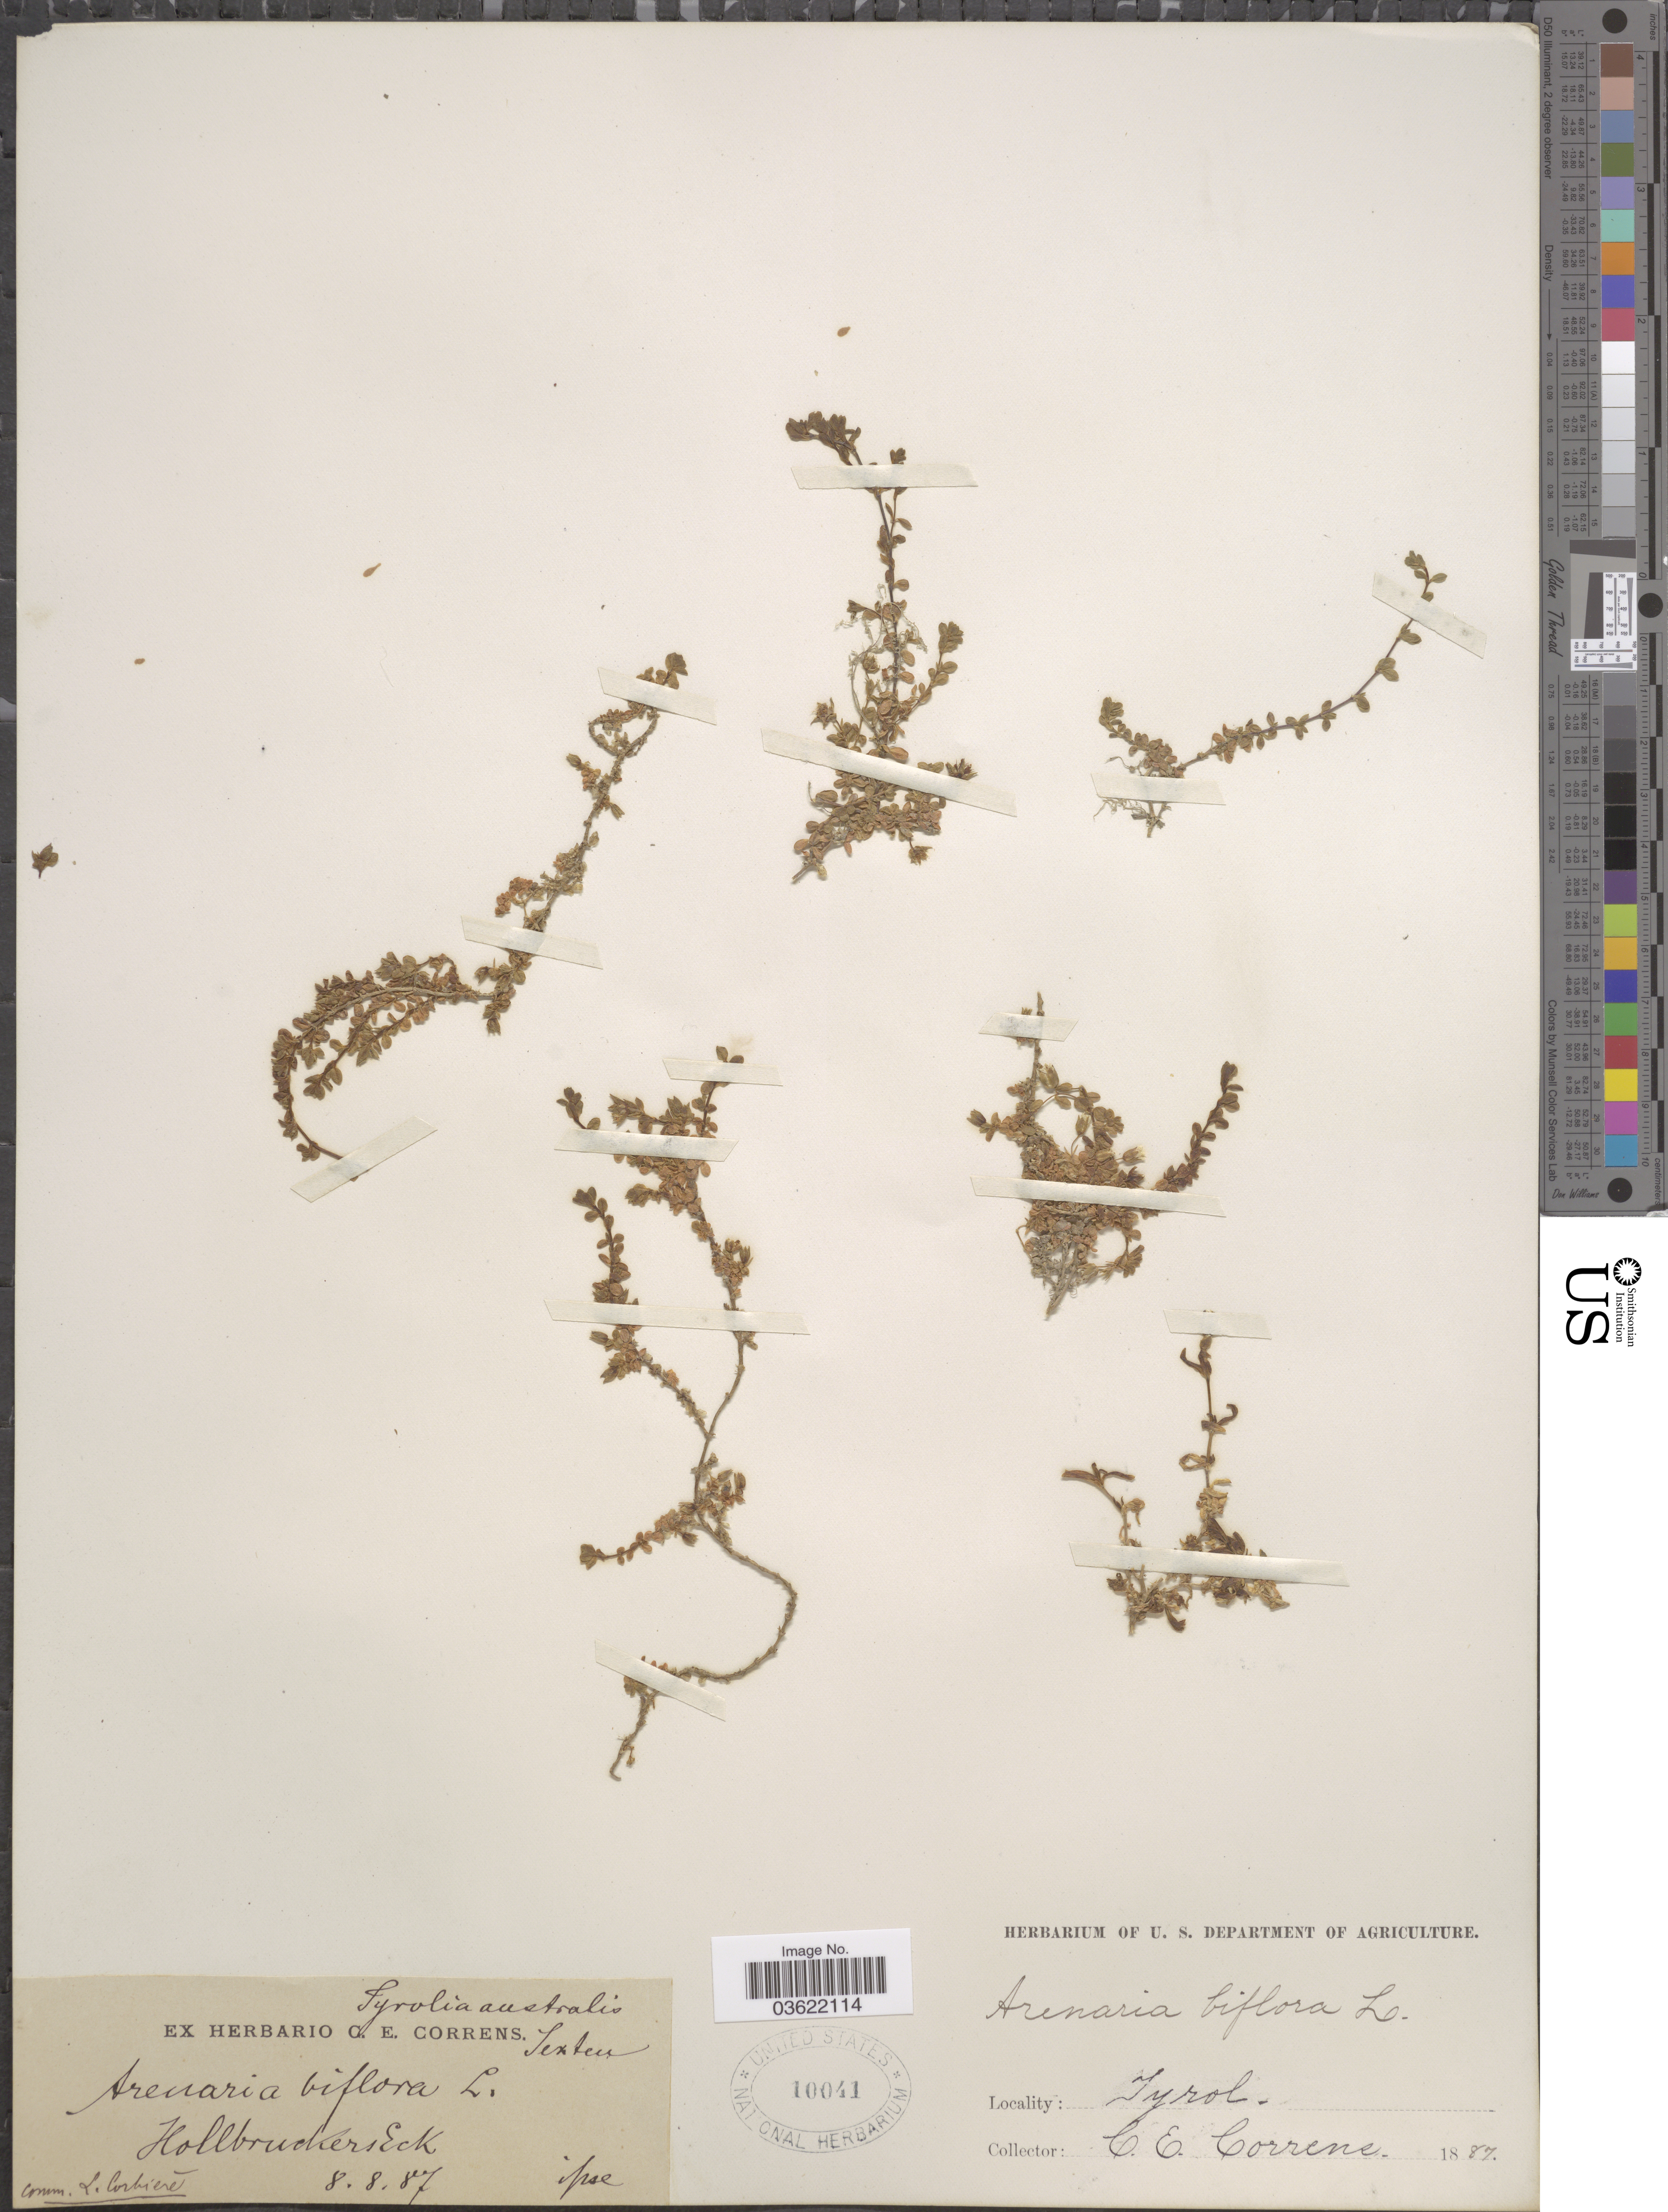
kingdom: Plantae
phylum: Tracheophyta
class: Magnoliopsida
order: Caryophyllales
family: Caryophyllaceae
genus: Arenaria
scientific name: Arenaria biflora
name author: L.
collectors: C. Correns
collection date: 1887-08-08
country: Italy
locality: Tyrolia australis. Hollbruckers Eck. Tyrol.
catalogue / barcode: US 10041